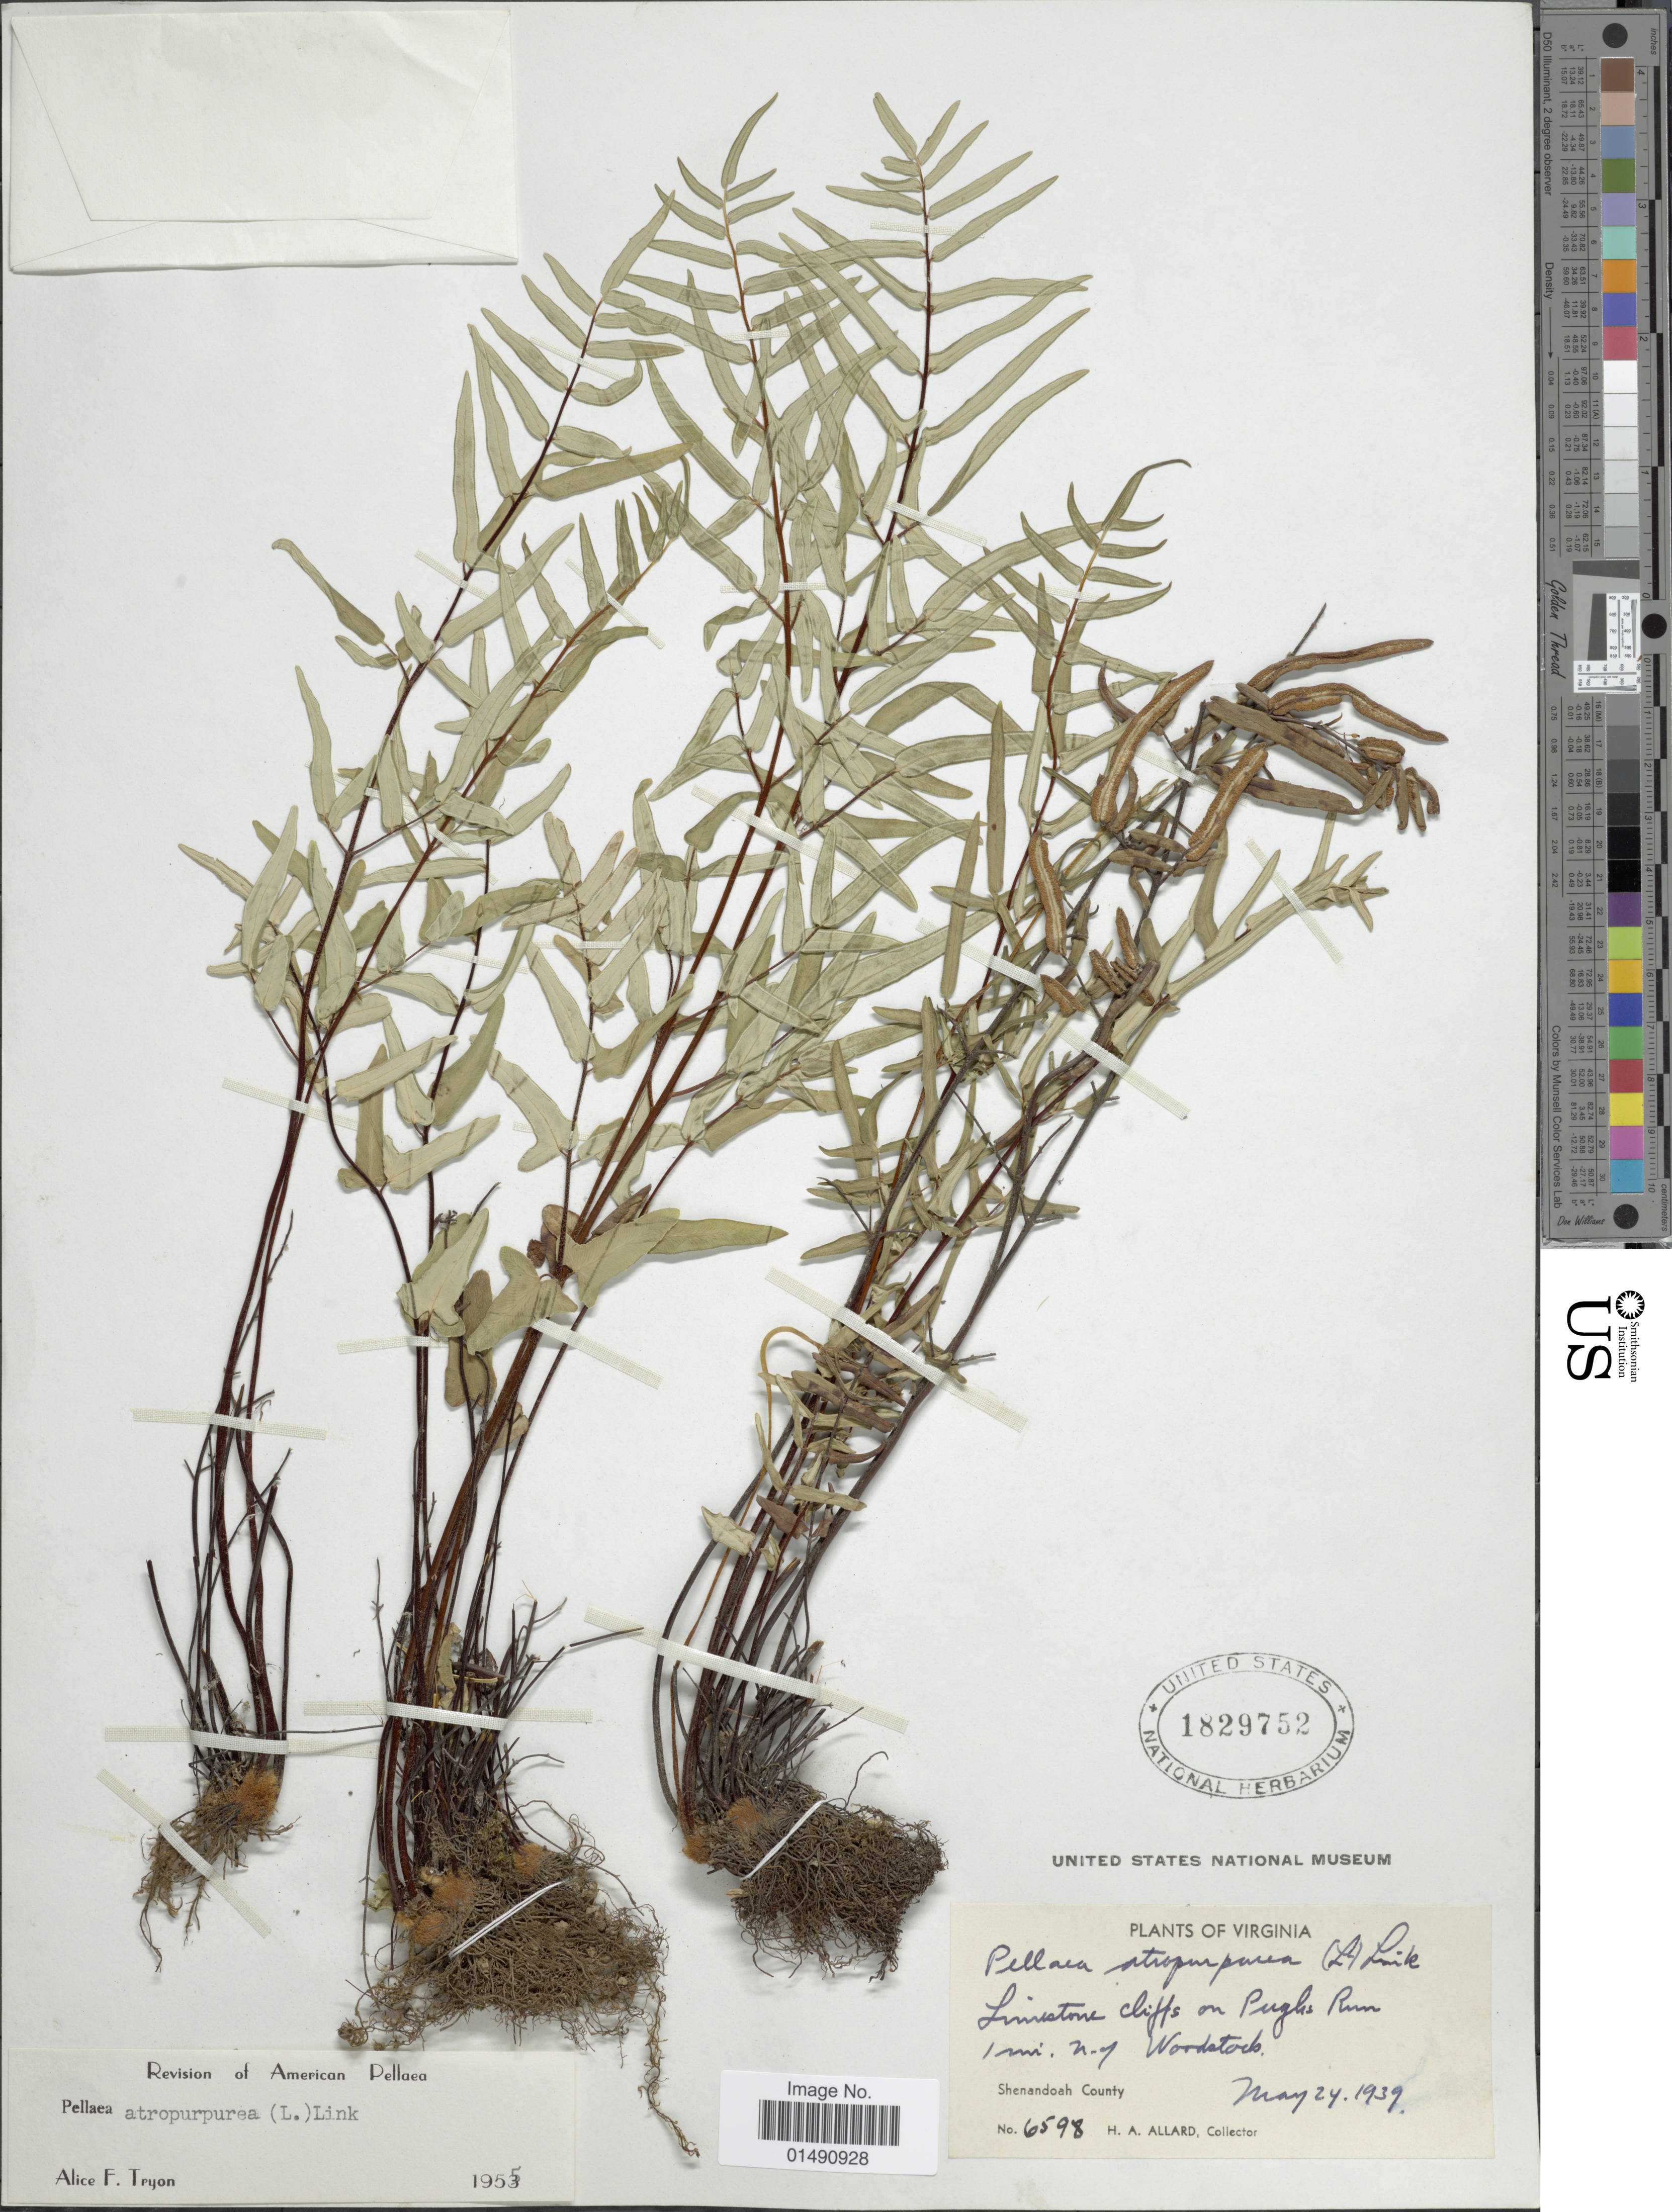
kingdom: Plantae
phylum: Tracheophyta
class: Polypodiopsida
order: Polypodiales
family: Pteridaceae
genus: Pellaea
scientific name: Pellaea atropurpurea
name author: (L.) Link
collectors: H. A. Allard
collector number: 6598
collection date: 1939-05-24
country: United States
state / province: New York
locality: Limestone cliffs on Pughs Run 1 mi. n.y. Wordatock, Virginia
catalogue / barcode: US 1829752